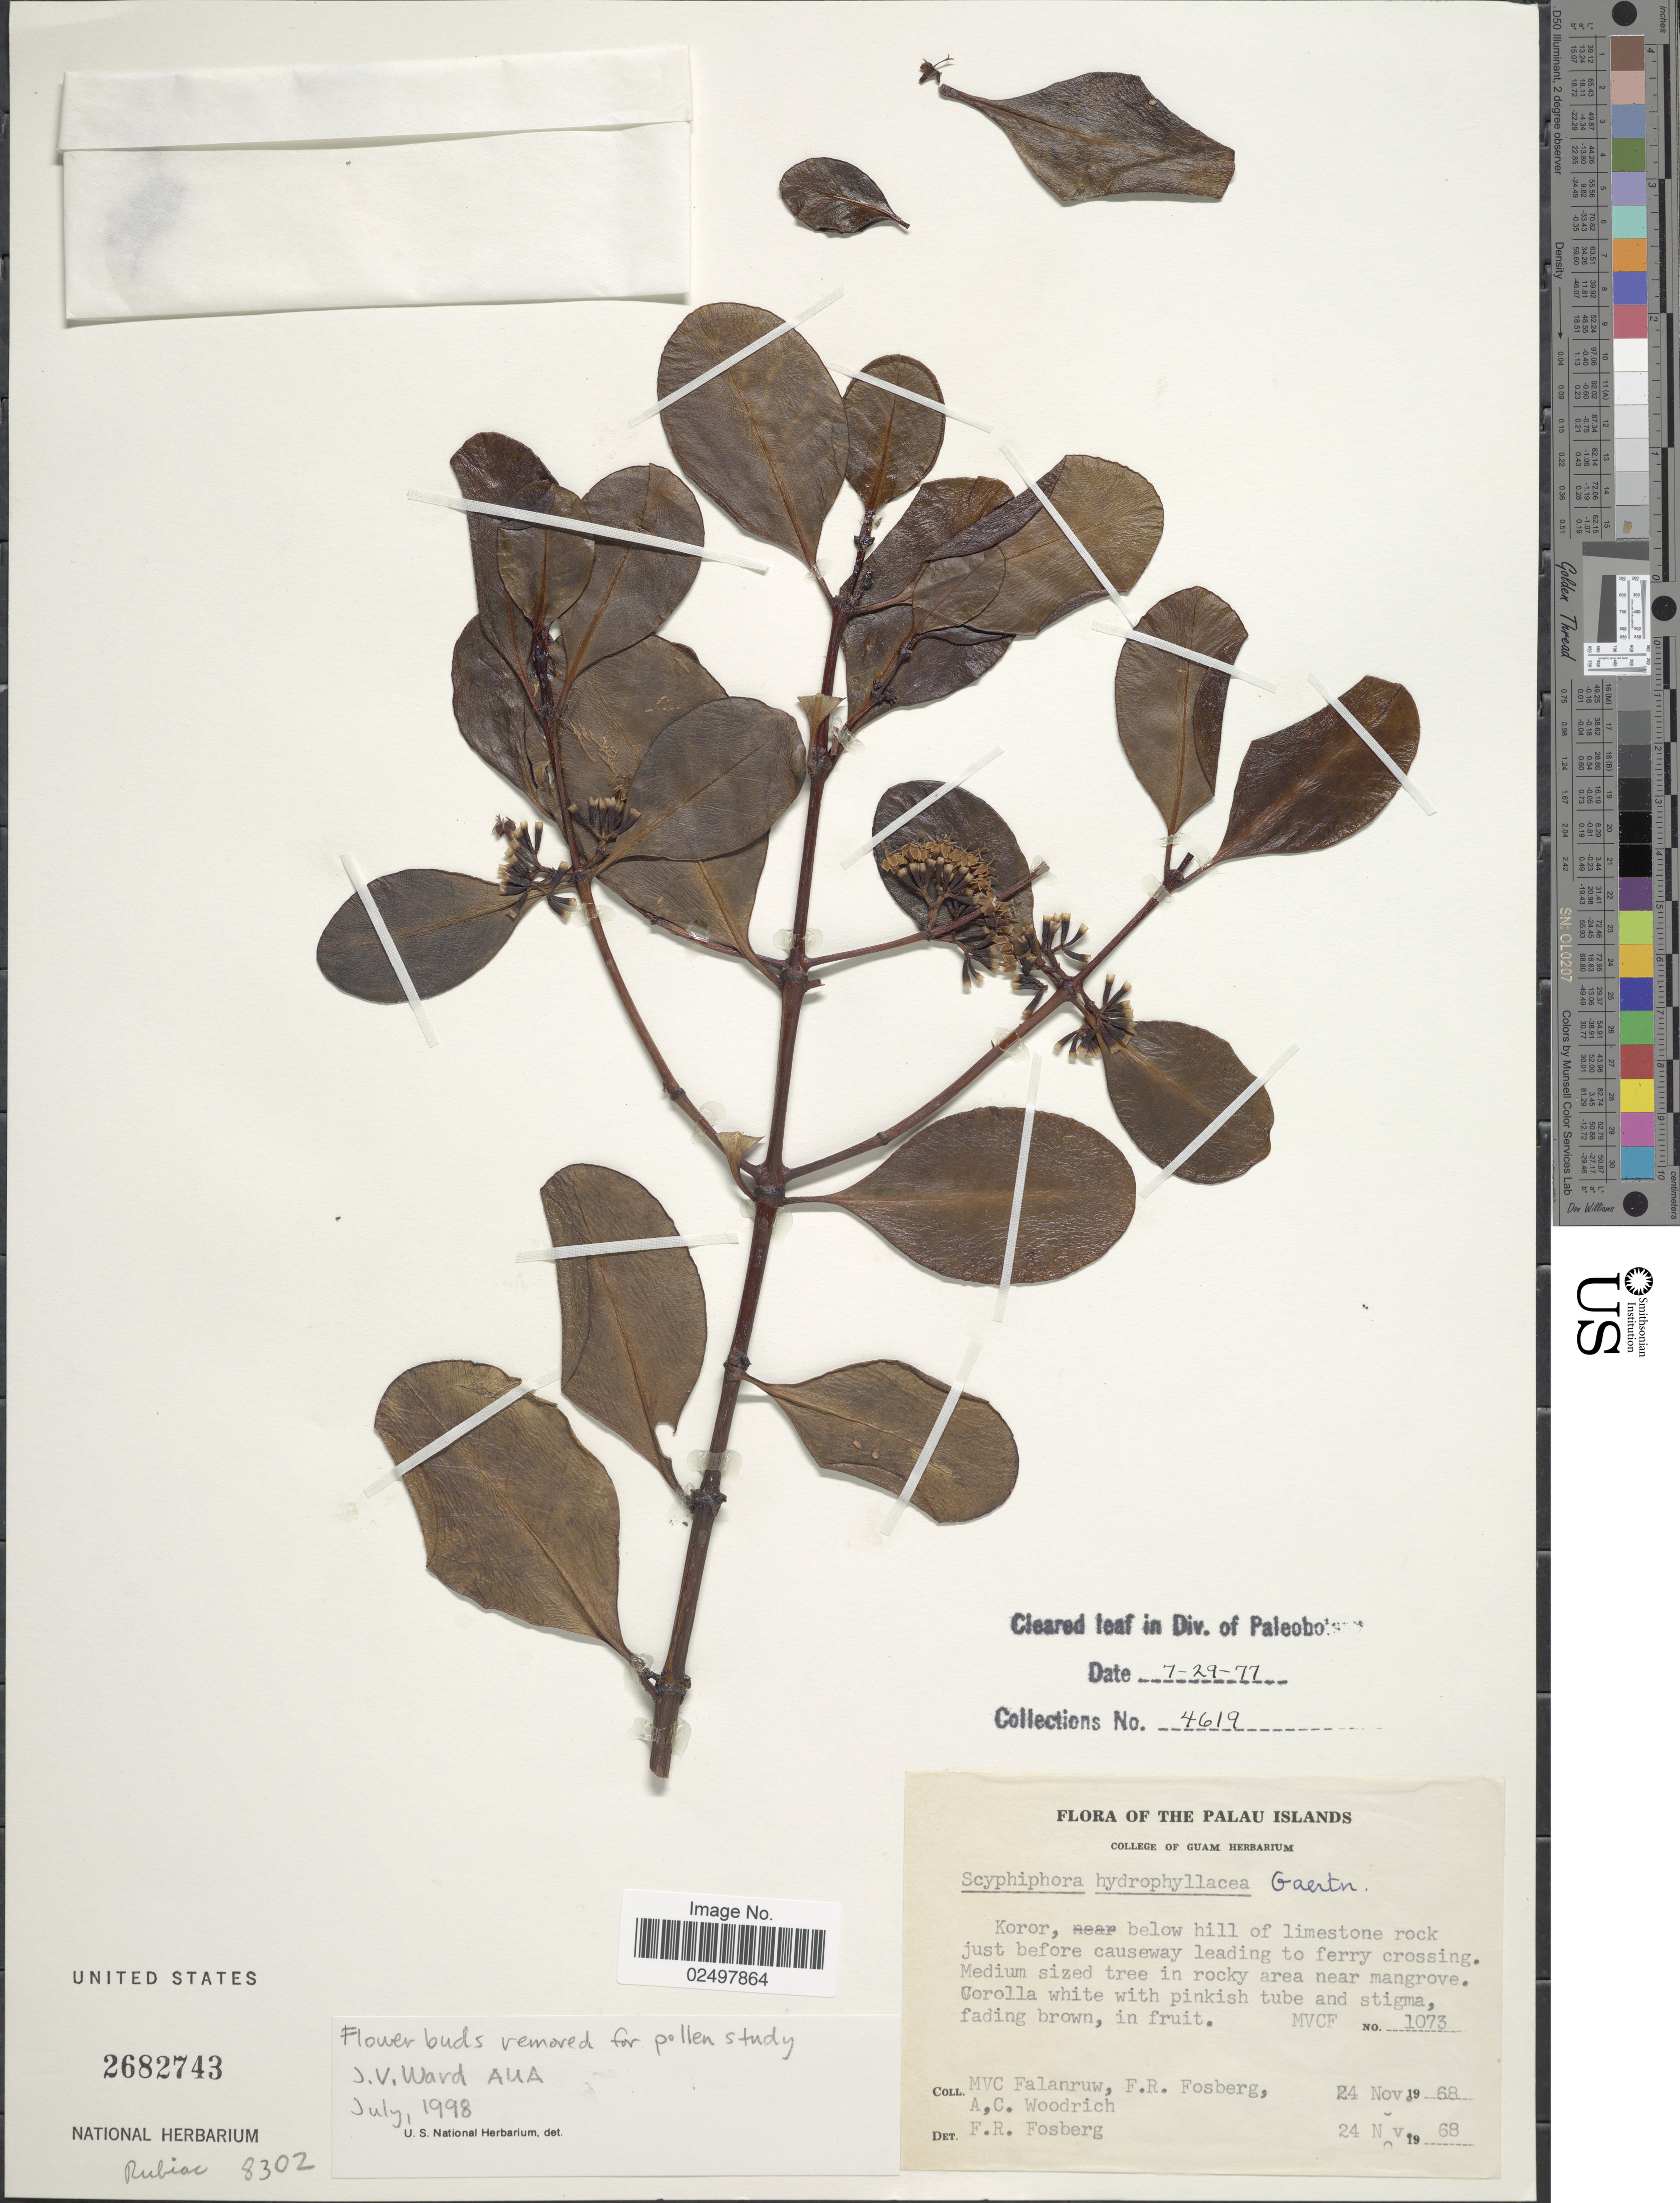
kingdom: Plantae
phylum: Tracheophyta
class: Magnoliopsida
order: Gentianales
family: Rubiaceae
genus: Scyphiphora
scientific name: Scyphiphora hydrophyllacea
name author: Gaertn.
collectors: M. V. Falanruw, F. R. Fosberg & A. Woodrich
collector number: MVCF1073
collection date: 1968-11-24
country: Palau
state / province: Koror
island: Oreor [Koror]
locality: Palau Islands, Koror, below hill of limestone rock just before causeway leading to ferry crossing, medium sized tree in rocky area near mangrove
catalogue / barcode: US 2682743